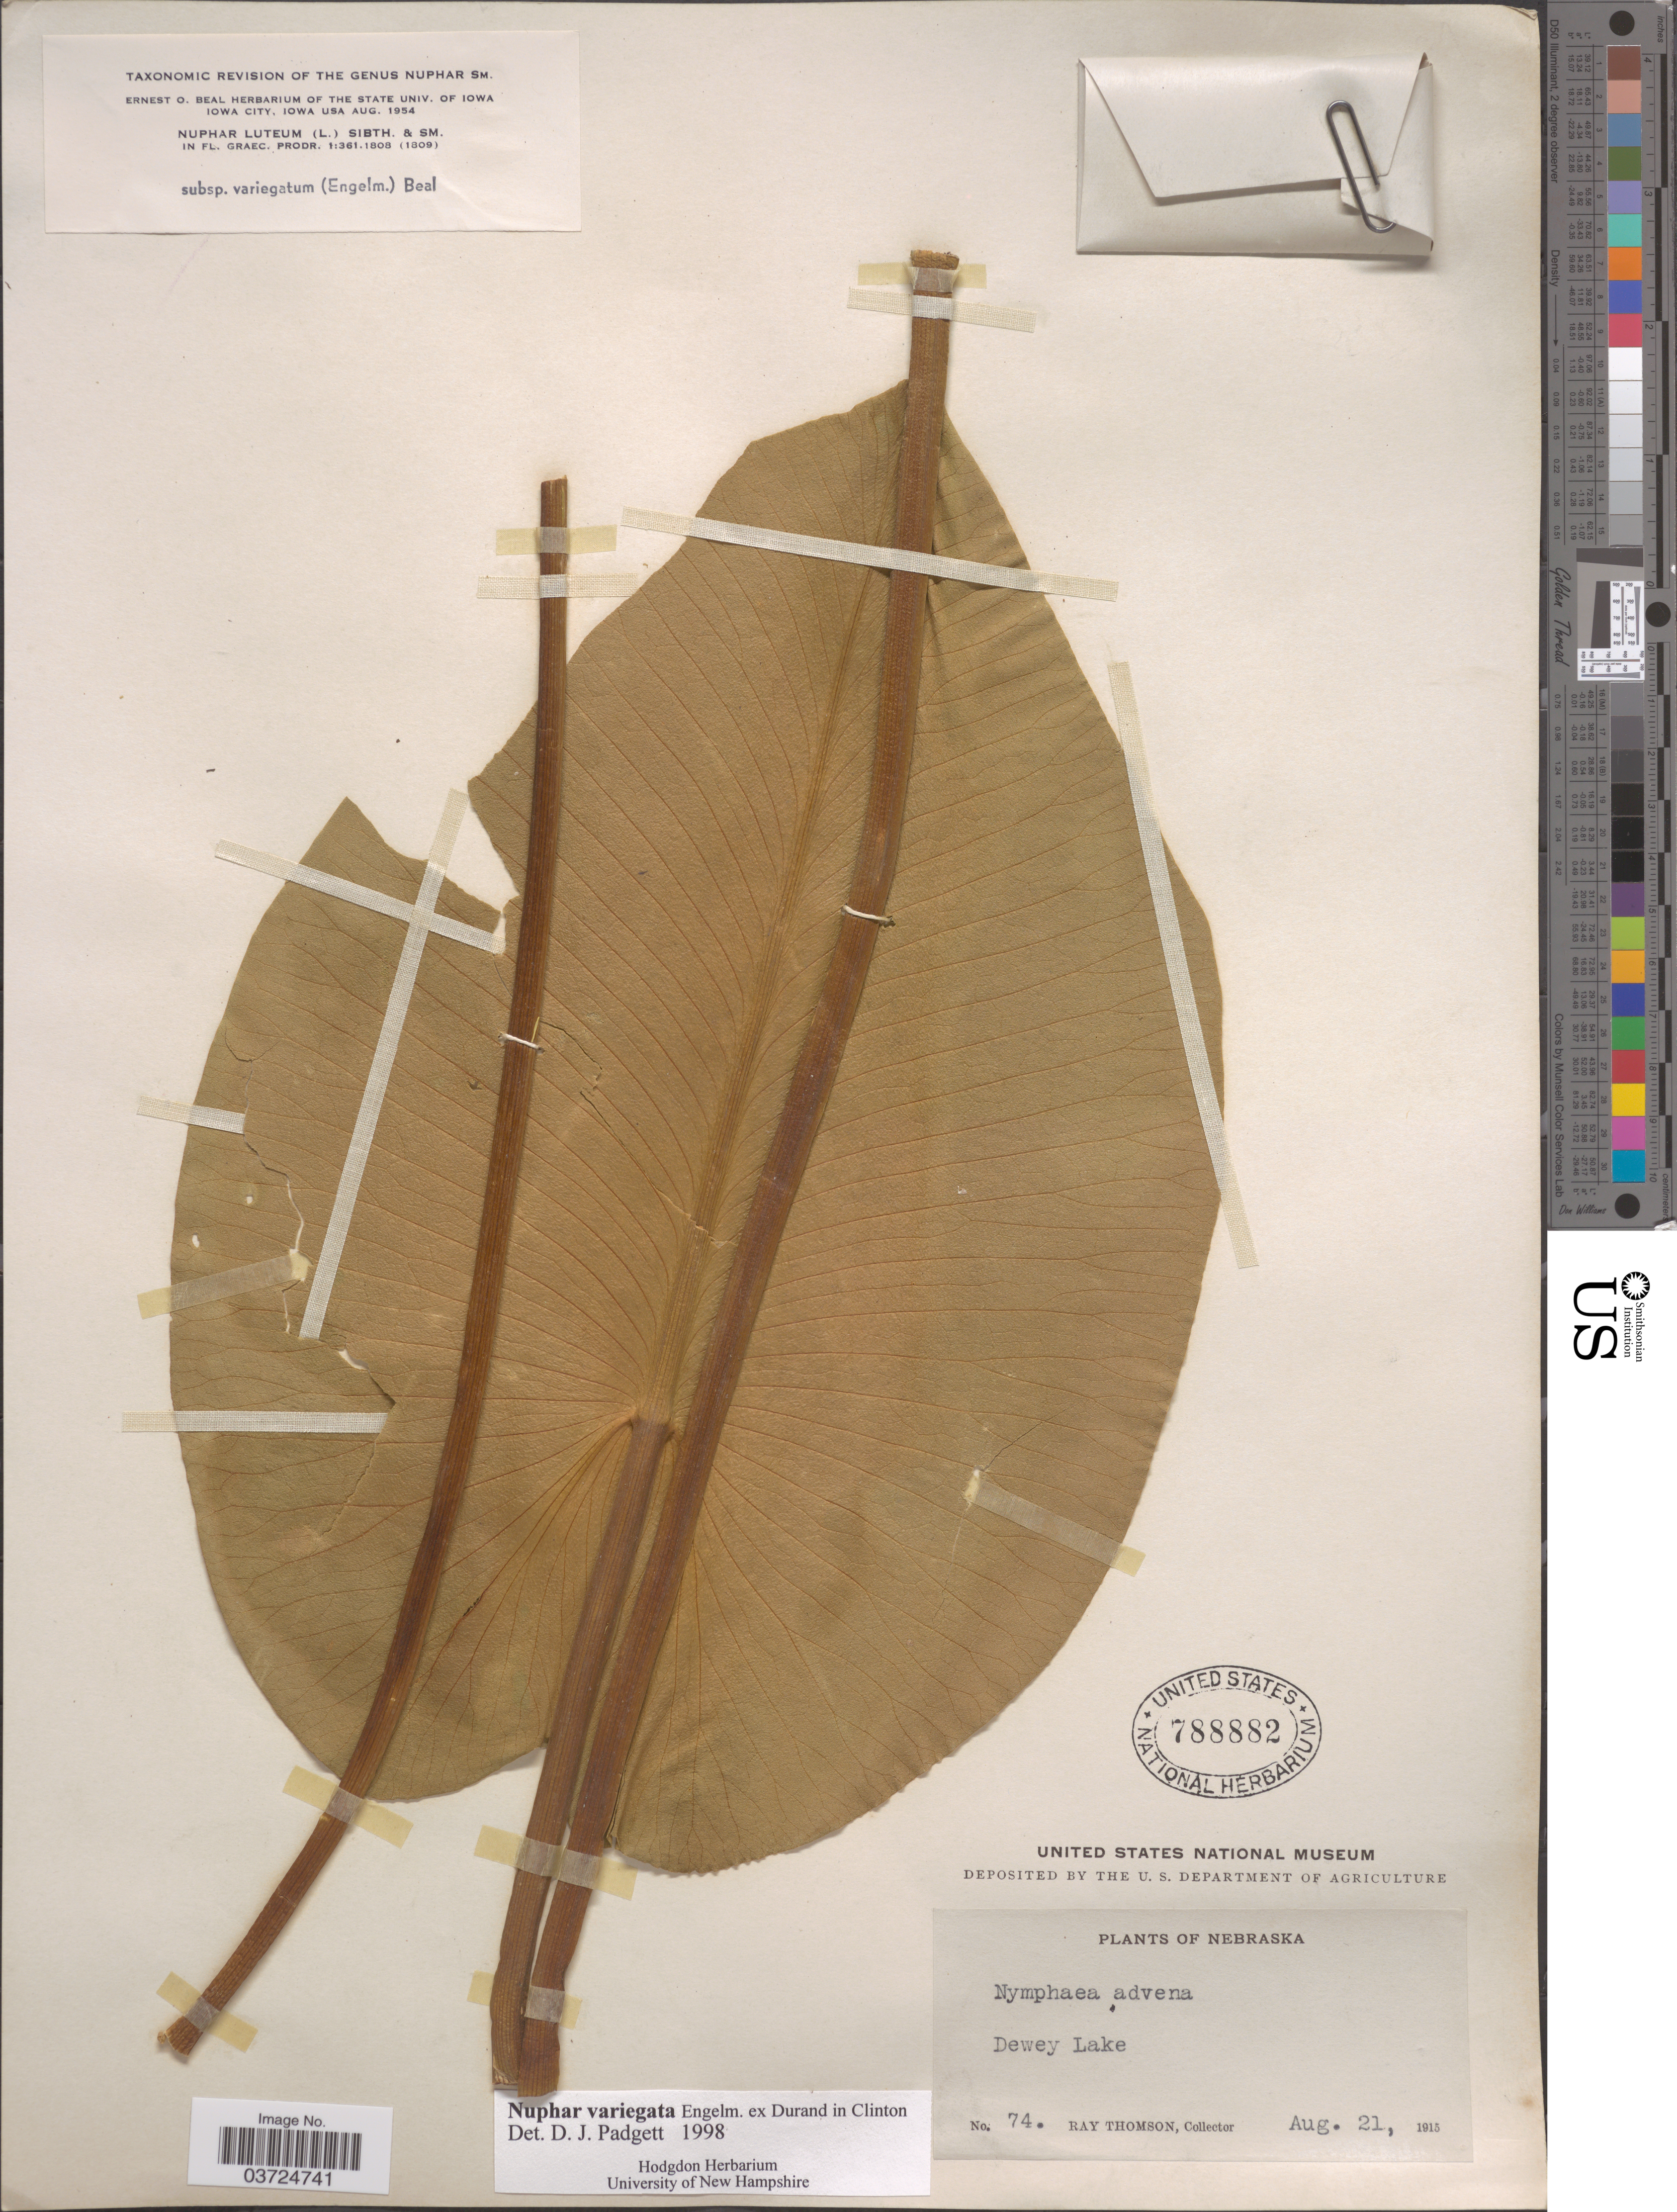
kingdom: Plantae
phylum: Tracheophyta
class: Magnoliopsida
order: Nymphaeales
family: Nymphaeaceae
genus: Nuphar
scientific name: Nuphar variegata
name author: Engelm. ex Durand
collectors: R. Thomson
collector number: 74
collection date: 1915-08-21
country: United States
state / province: Nebraska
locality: Dewey Lake.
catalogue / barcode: US 788882